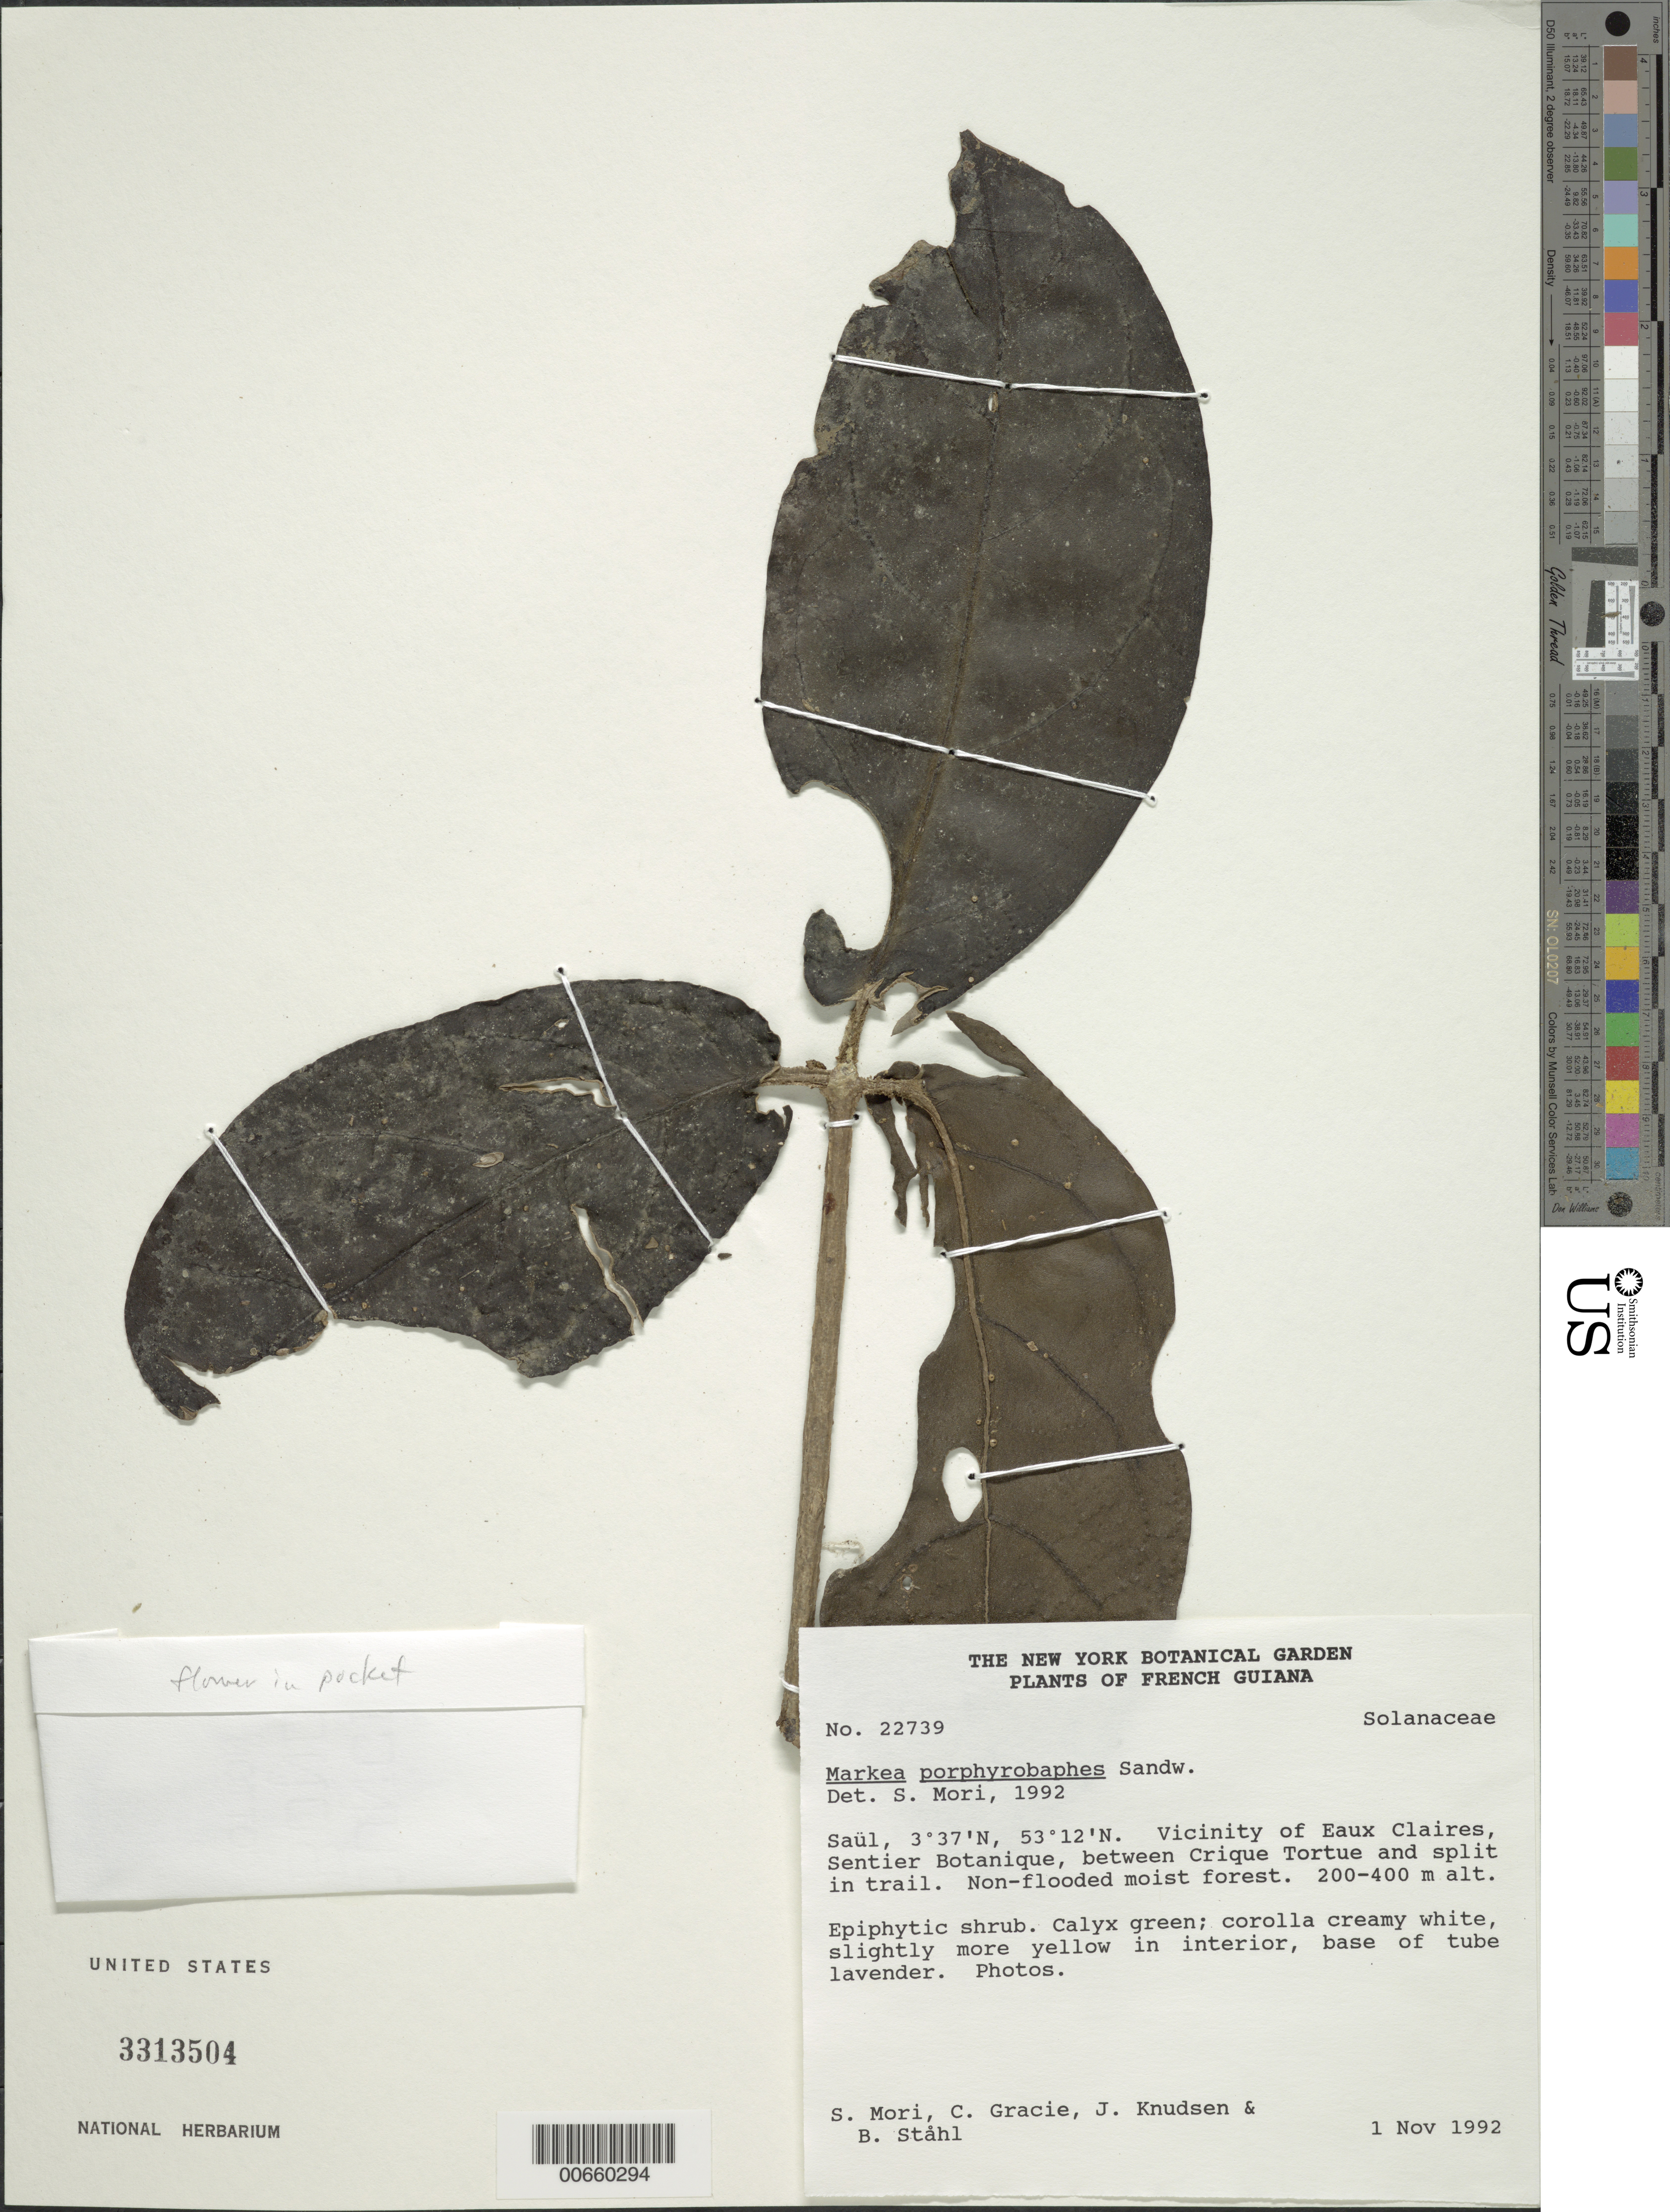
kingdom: Plantae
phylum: Tracheophyta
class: Magnoliopsida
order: Solanales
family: Solanaceae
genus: Markea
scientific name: Markea sessiliflora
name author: Ducke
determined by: Nee, Michael H.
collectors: S. Mori, C. A. Gracie, J. Knudsen & B. Ståhl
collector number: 22739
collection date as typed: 1-Nov-92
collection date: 1992-11-01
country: French Guiana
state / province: Saint-Laurent-du-Maroni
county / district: Saül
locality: Saül, vicinity of Eaux Claires, Sentier Botanique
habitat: Non-flooded moist forest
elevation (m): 200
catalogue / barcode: US 3313504